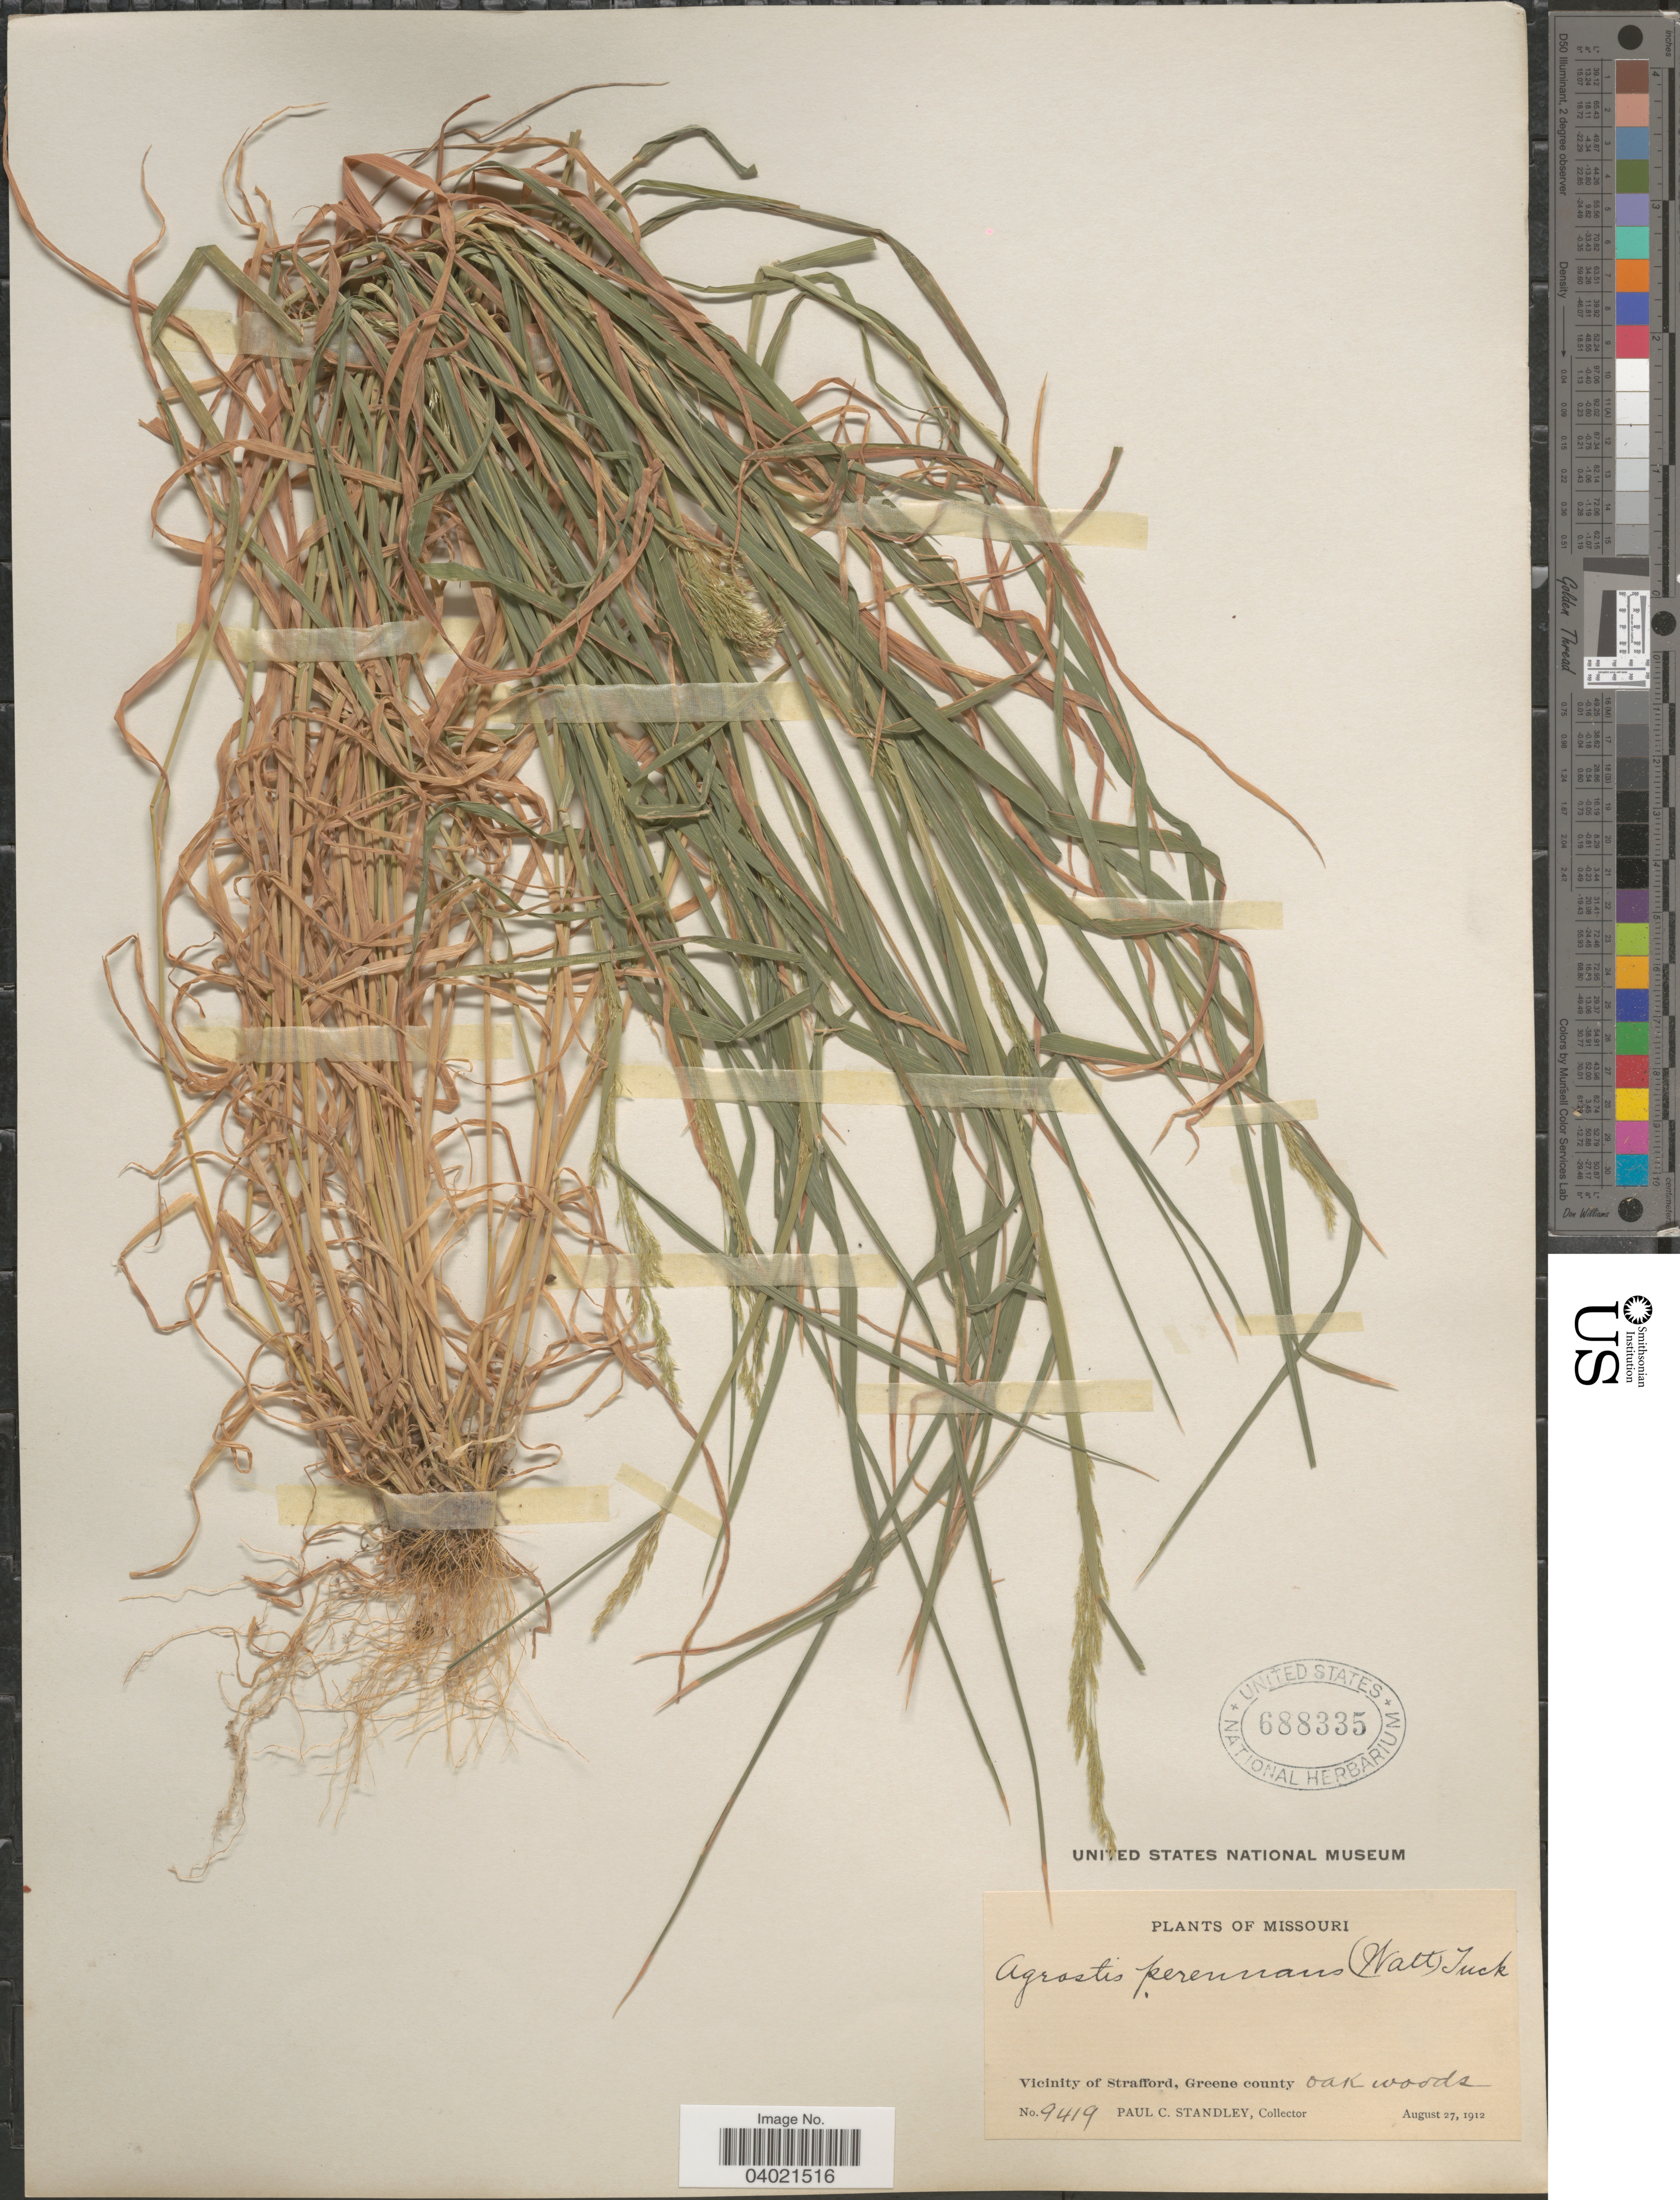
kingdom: Plantae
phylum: Tracheophyta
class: Liliopsida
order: Poales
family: Poaceae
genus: Agrostis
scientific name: Agrostis perennans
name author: (Walter) Tuck.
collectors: P. C. Standley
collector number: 9419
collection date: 1912-08-27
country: United States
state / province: Missouri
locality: Vicinity of Strafford, Greene county. Oak woods.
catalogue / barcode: US 688335